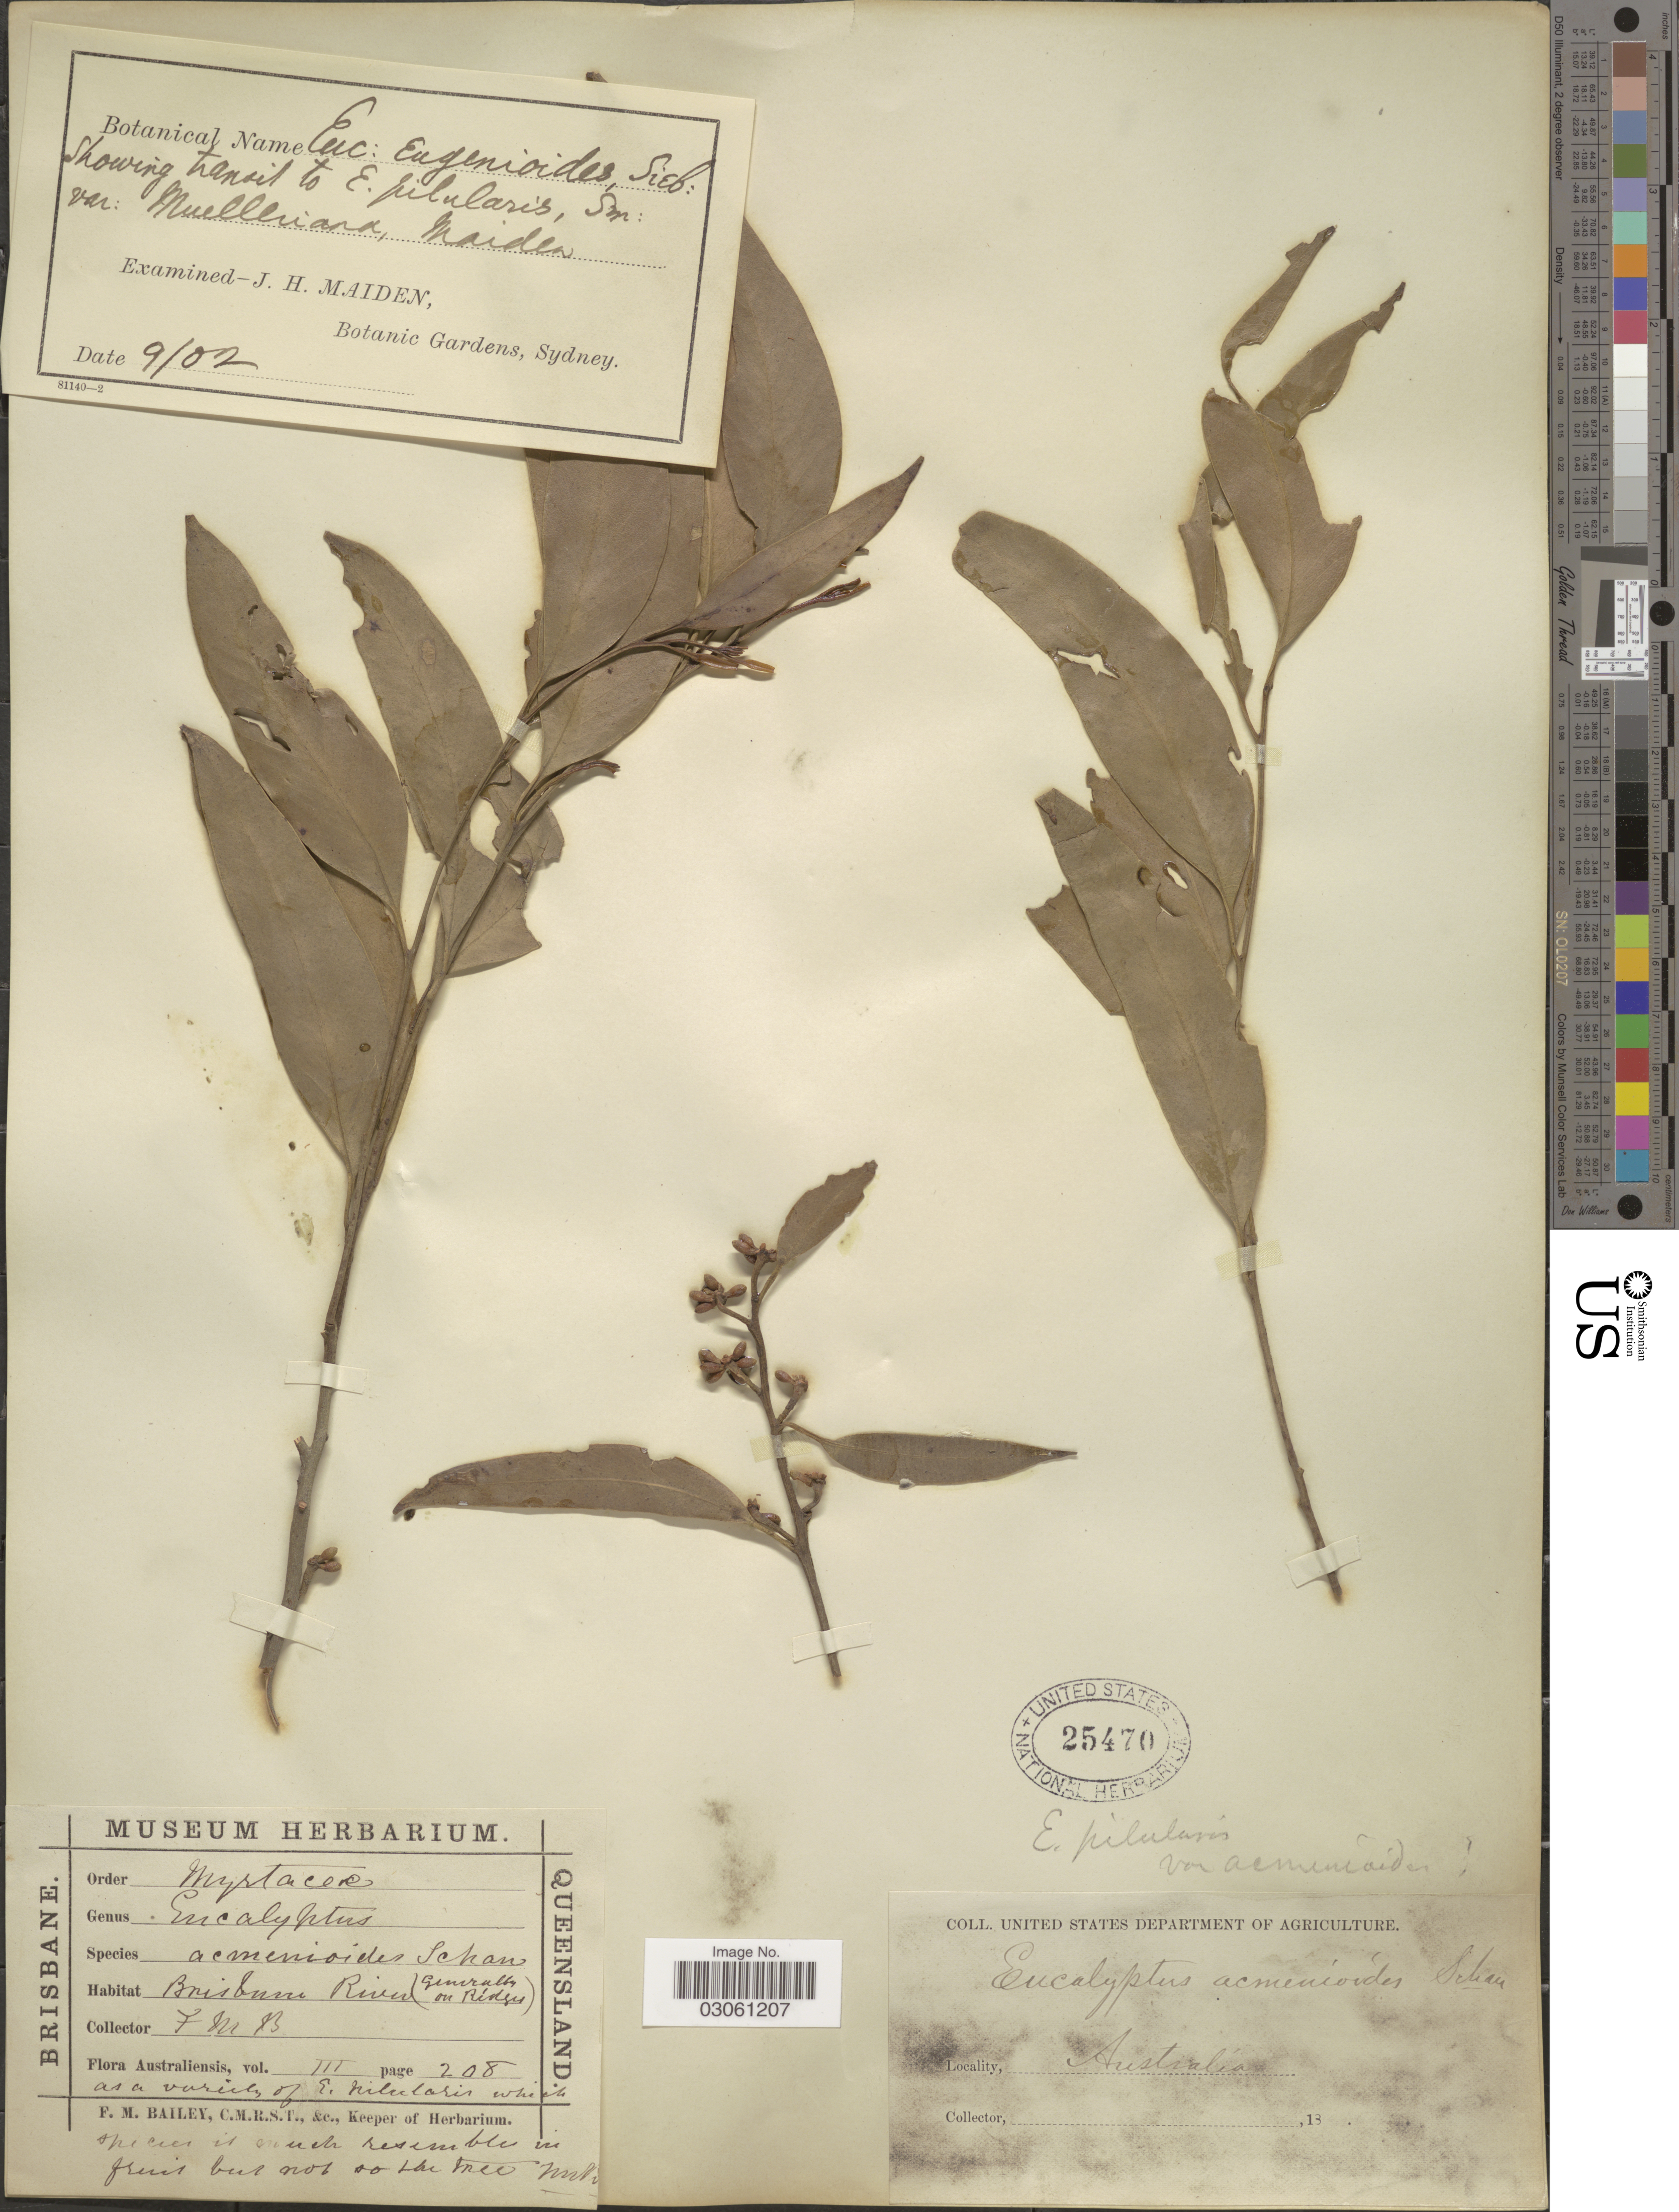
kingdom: Plantae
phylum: Tracheophyta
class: Magnoliopsida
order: Myrtales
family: Myrtaceae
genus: Eucalyptus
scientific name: Eucalyptus eugenioides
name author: Siebert ex Spreng.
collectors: F. M. Bailey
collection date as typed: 18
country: Australia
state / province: Queensland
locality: Brisbane River. (Generally on ridges).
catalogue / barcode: US 25470